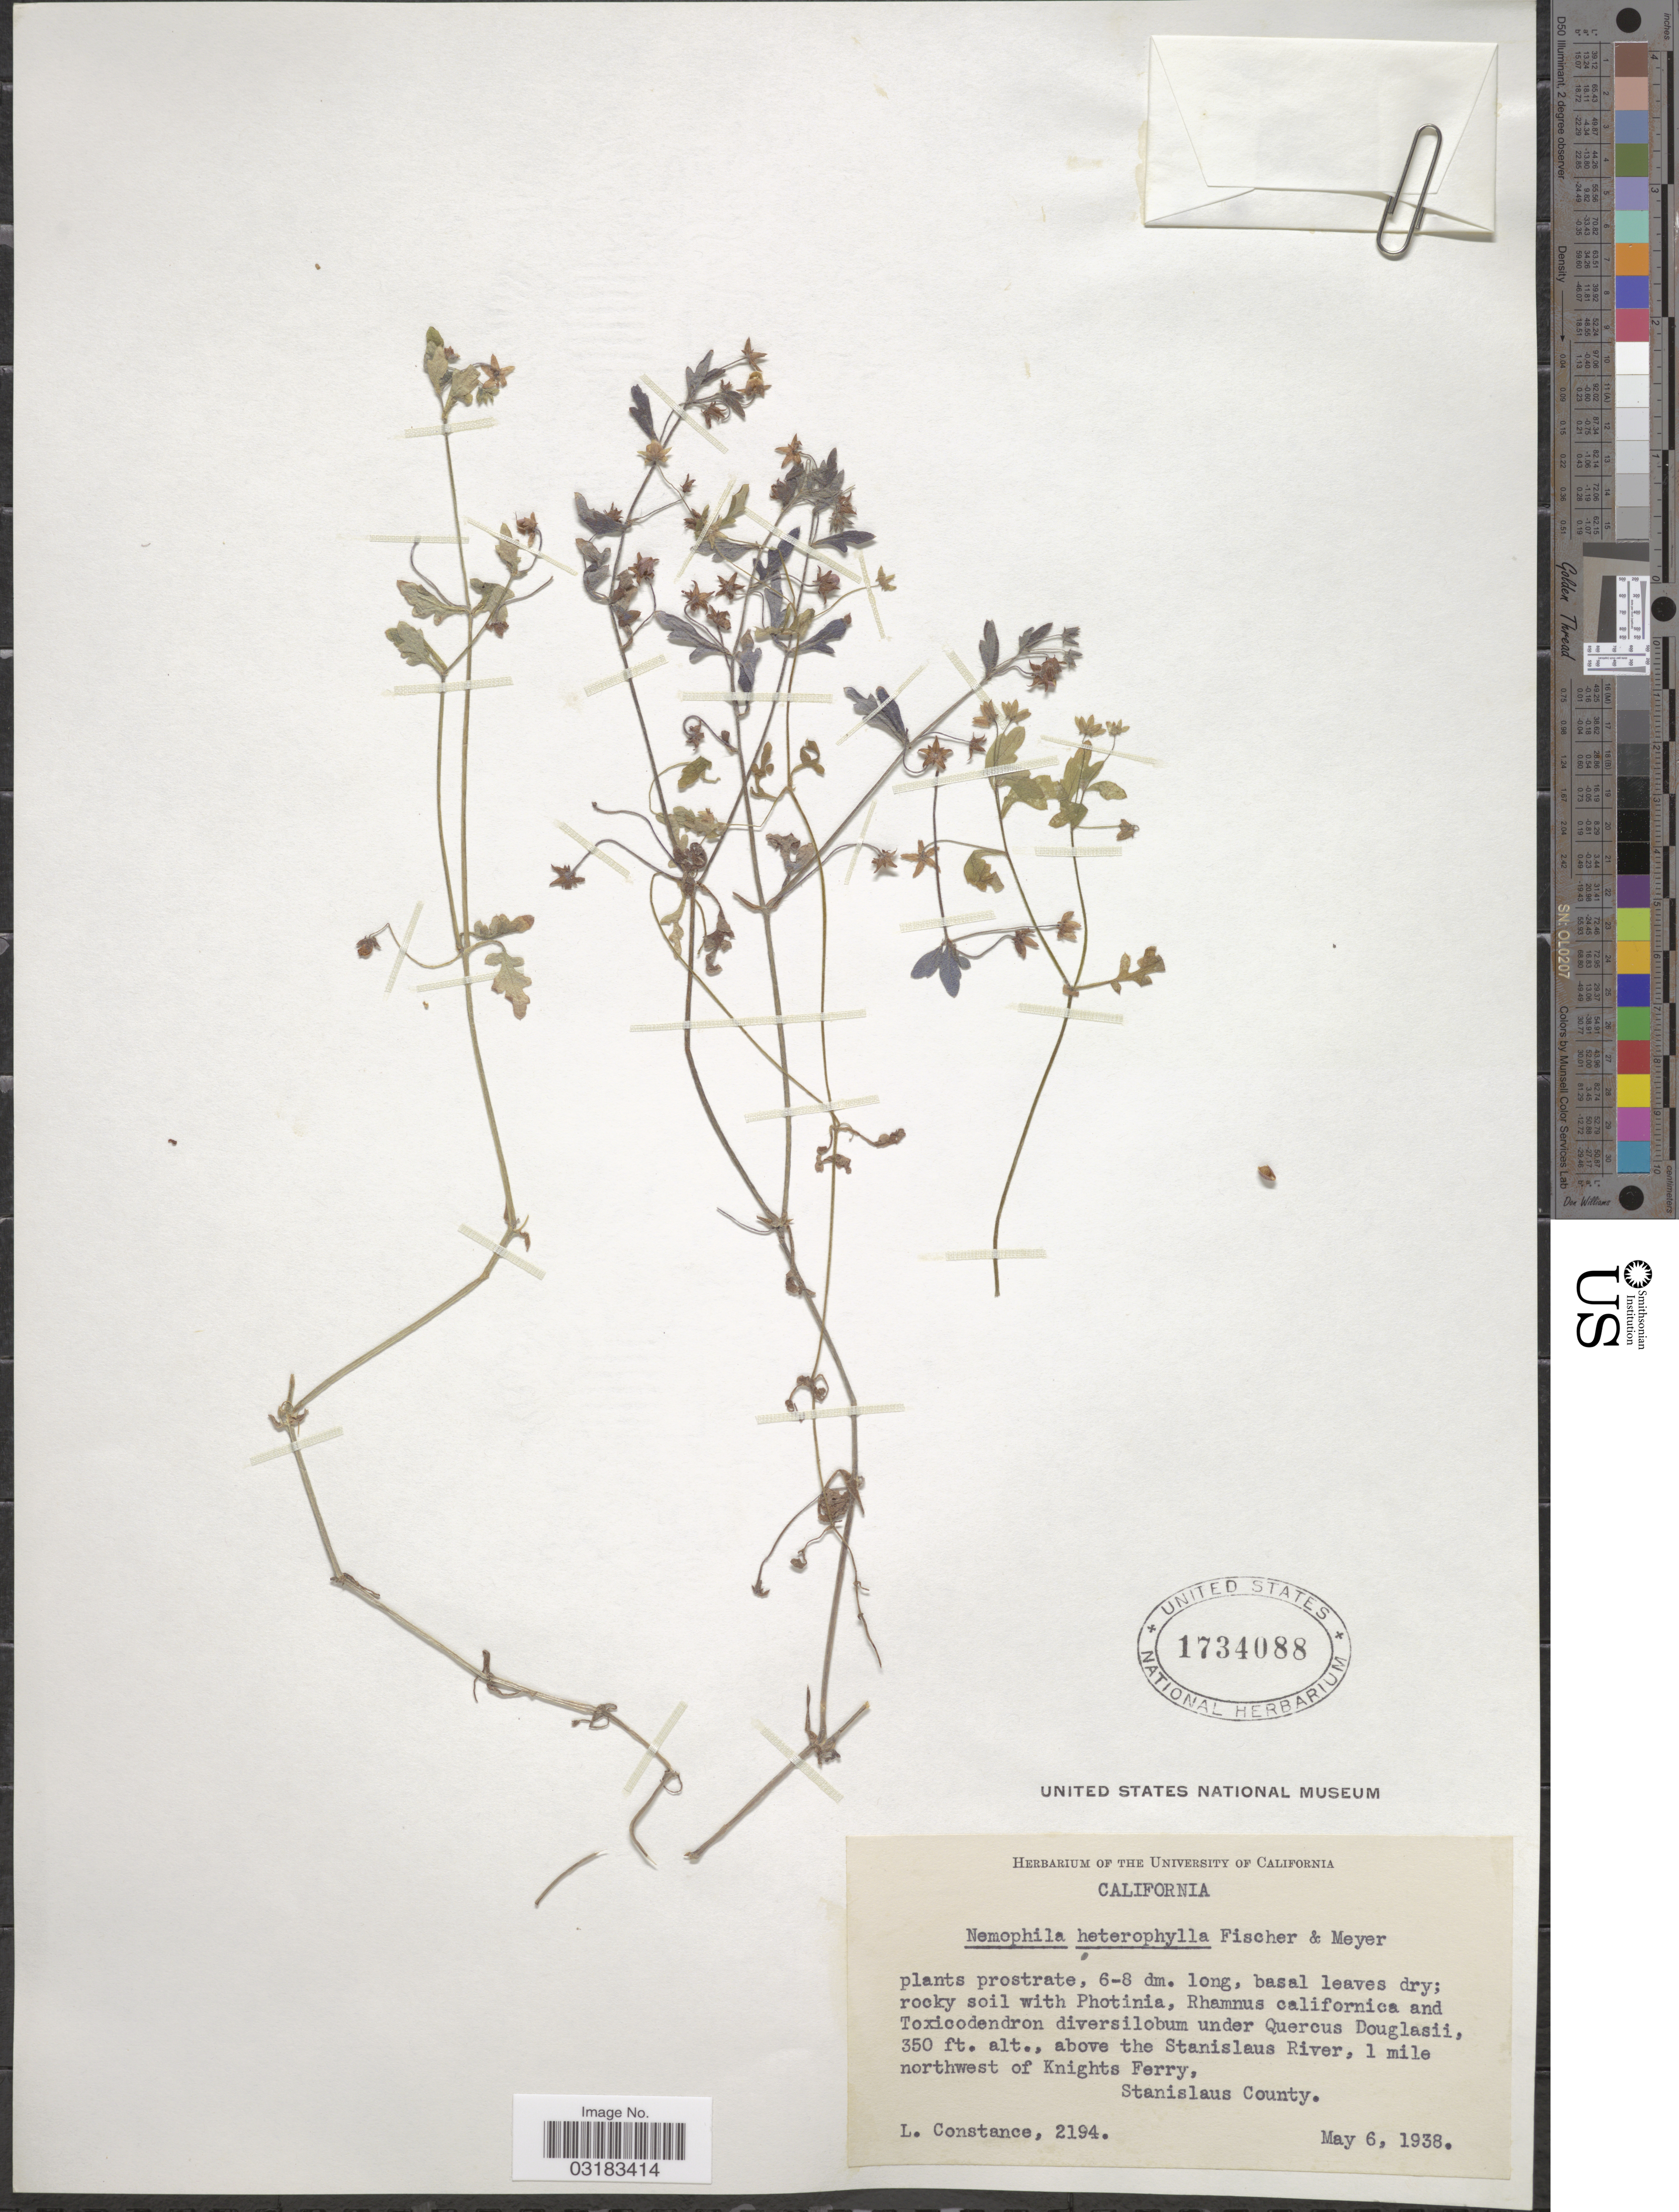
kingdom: Plantae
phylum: Tracheophyta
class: Magnoliopsida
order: Boraginales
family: Hydrophyllaceae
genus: Nemophila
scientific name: Nemophila heterophylla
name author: Fisch. & C.A. Mey.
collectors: L. Constance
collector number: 2194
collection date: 1938-05-06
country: United States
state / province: California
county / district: Stanislaus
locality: Above the Stanislaus River, 1 mile northwest of Knights Ferry, Stanislaus County.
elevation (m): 107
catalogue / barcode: US 1734088